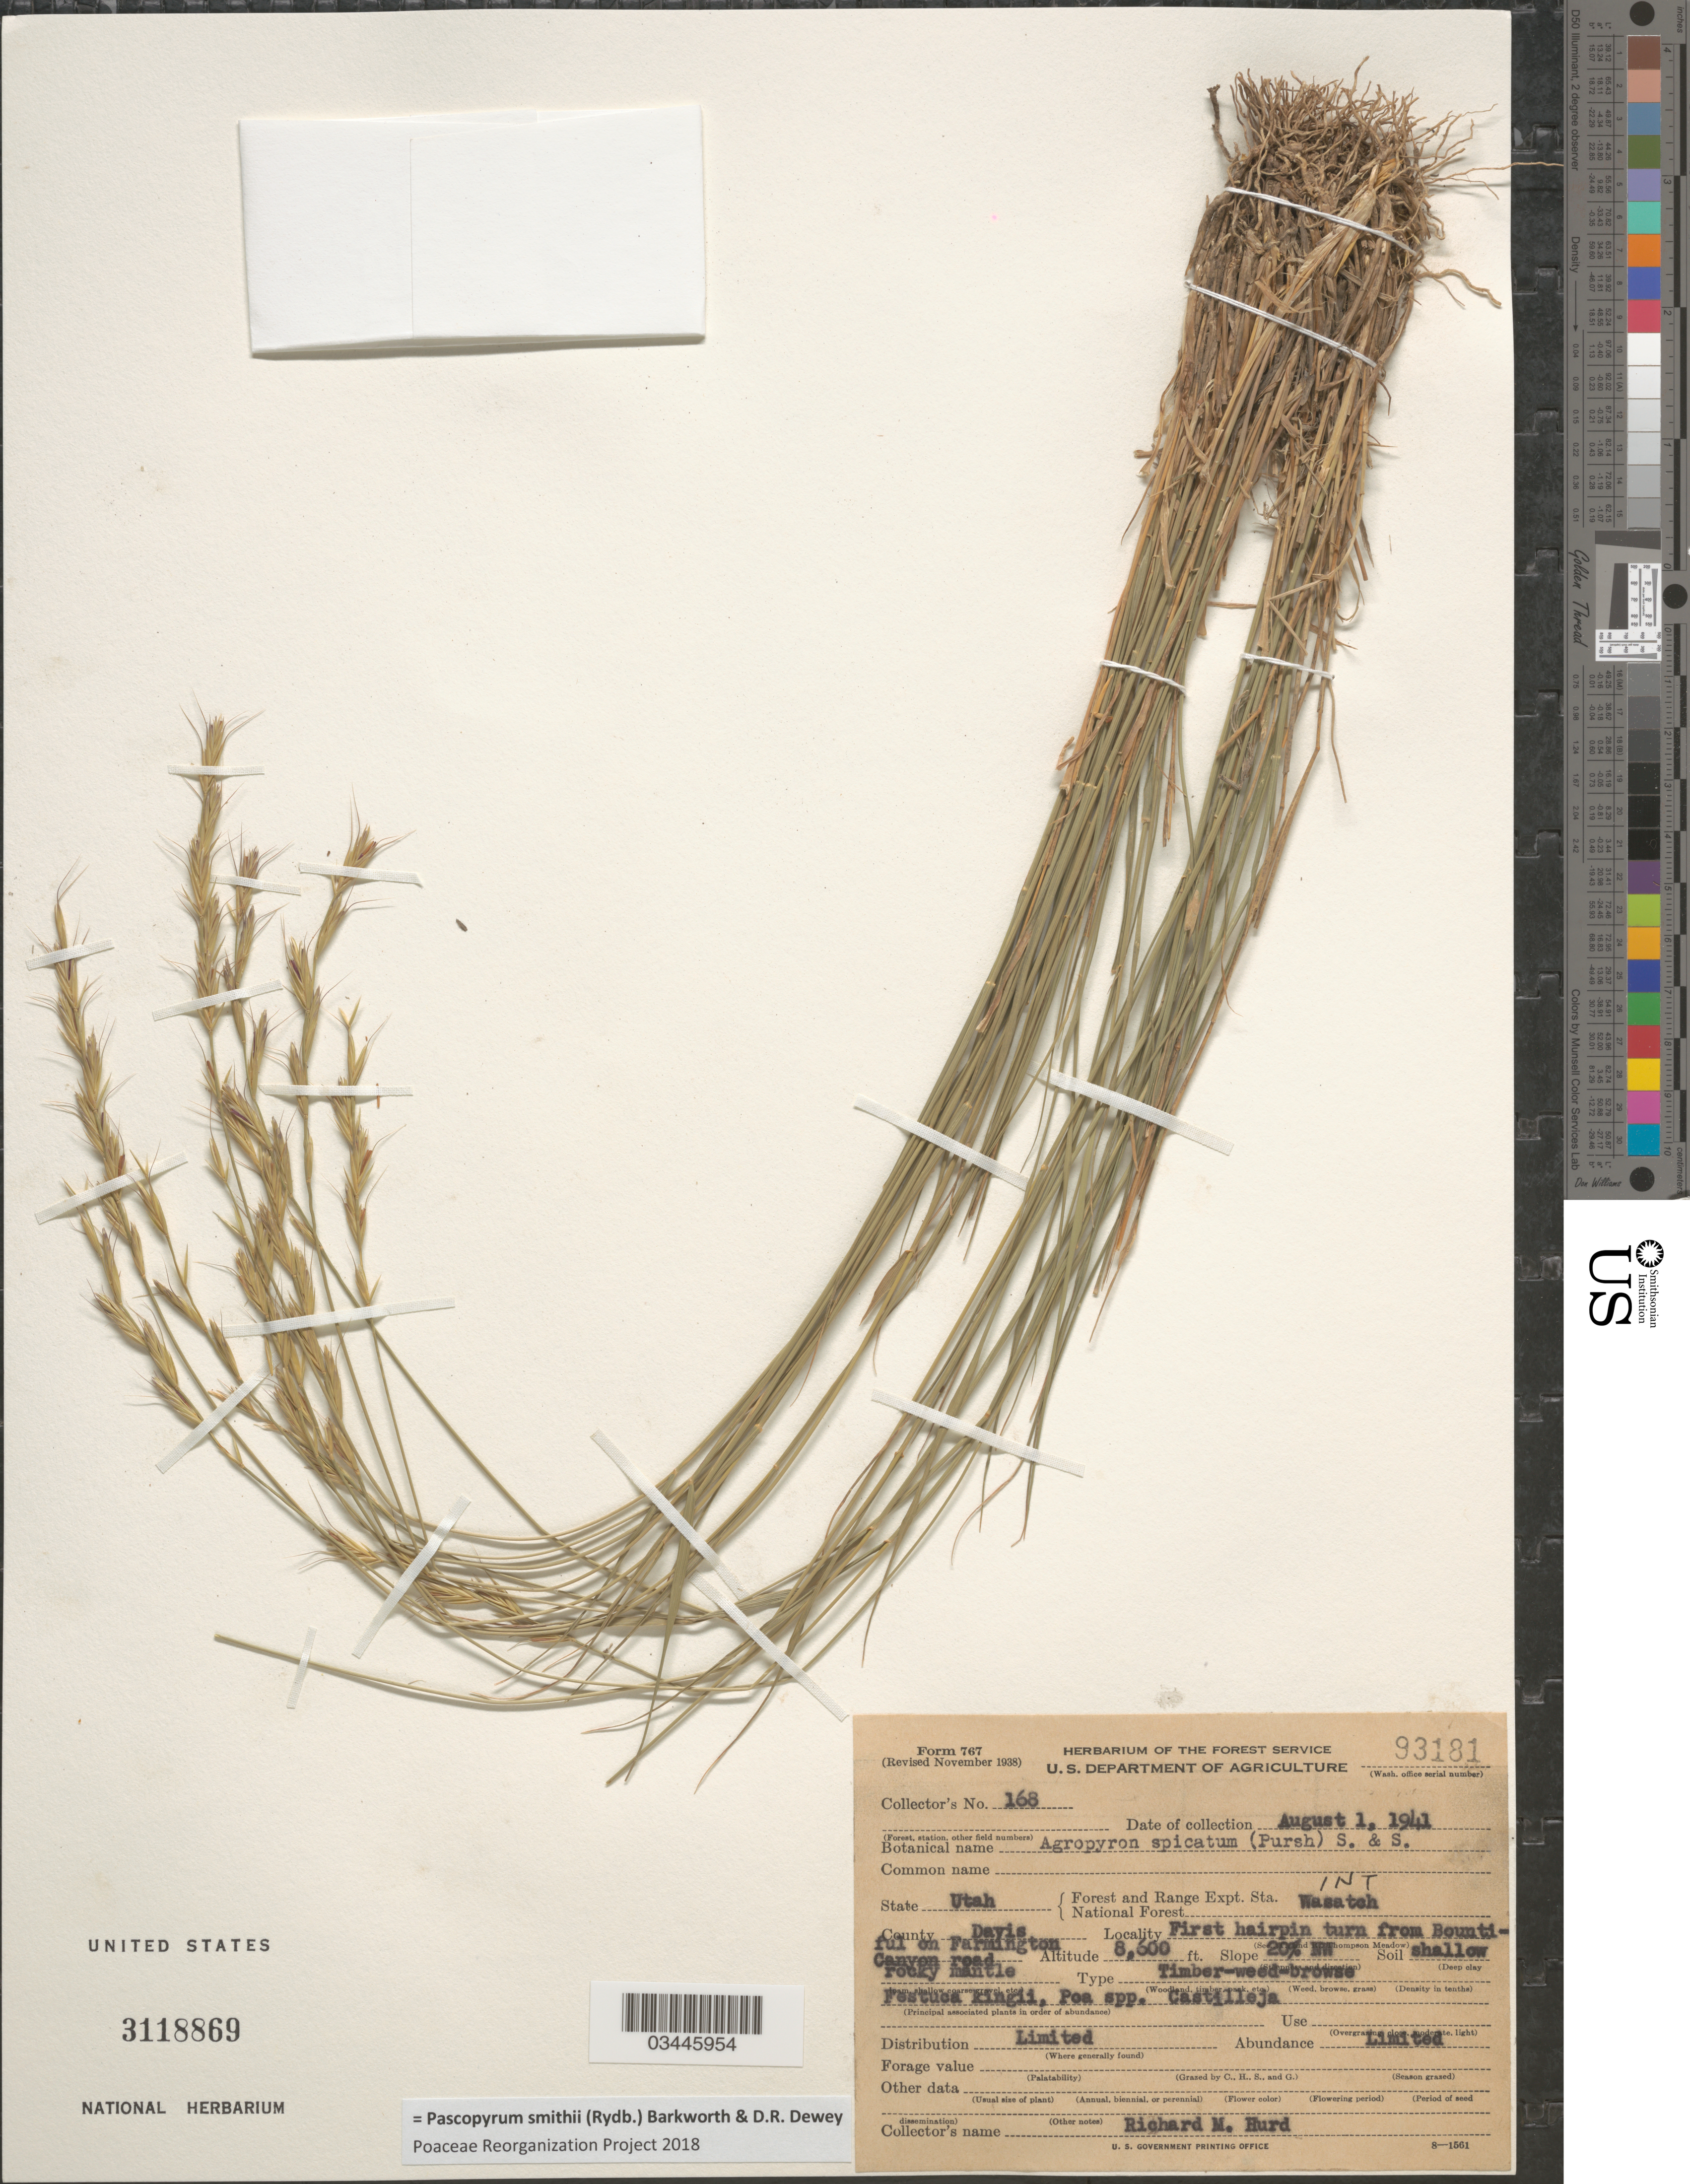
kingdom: Plantae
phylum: Tracheophyta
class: Liliopsida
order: Poales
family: Poaceae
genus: Pascopyrum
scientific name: Pascopyrum smithii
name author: (Rydb.) Barkworth & Dewey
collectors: R. Hurd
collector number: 168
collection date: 1941-08-01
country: United States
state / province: Utah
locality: Forest and Range Expt. Sta. INT National Forest Wasatch. County Davis. First hairpin turn from Bountiful on Farmington Canyon road.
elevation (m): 2621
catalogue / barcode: US 3118869